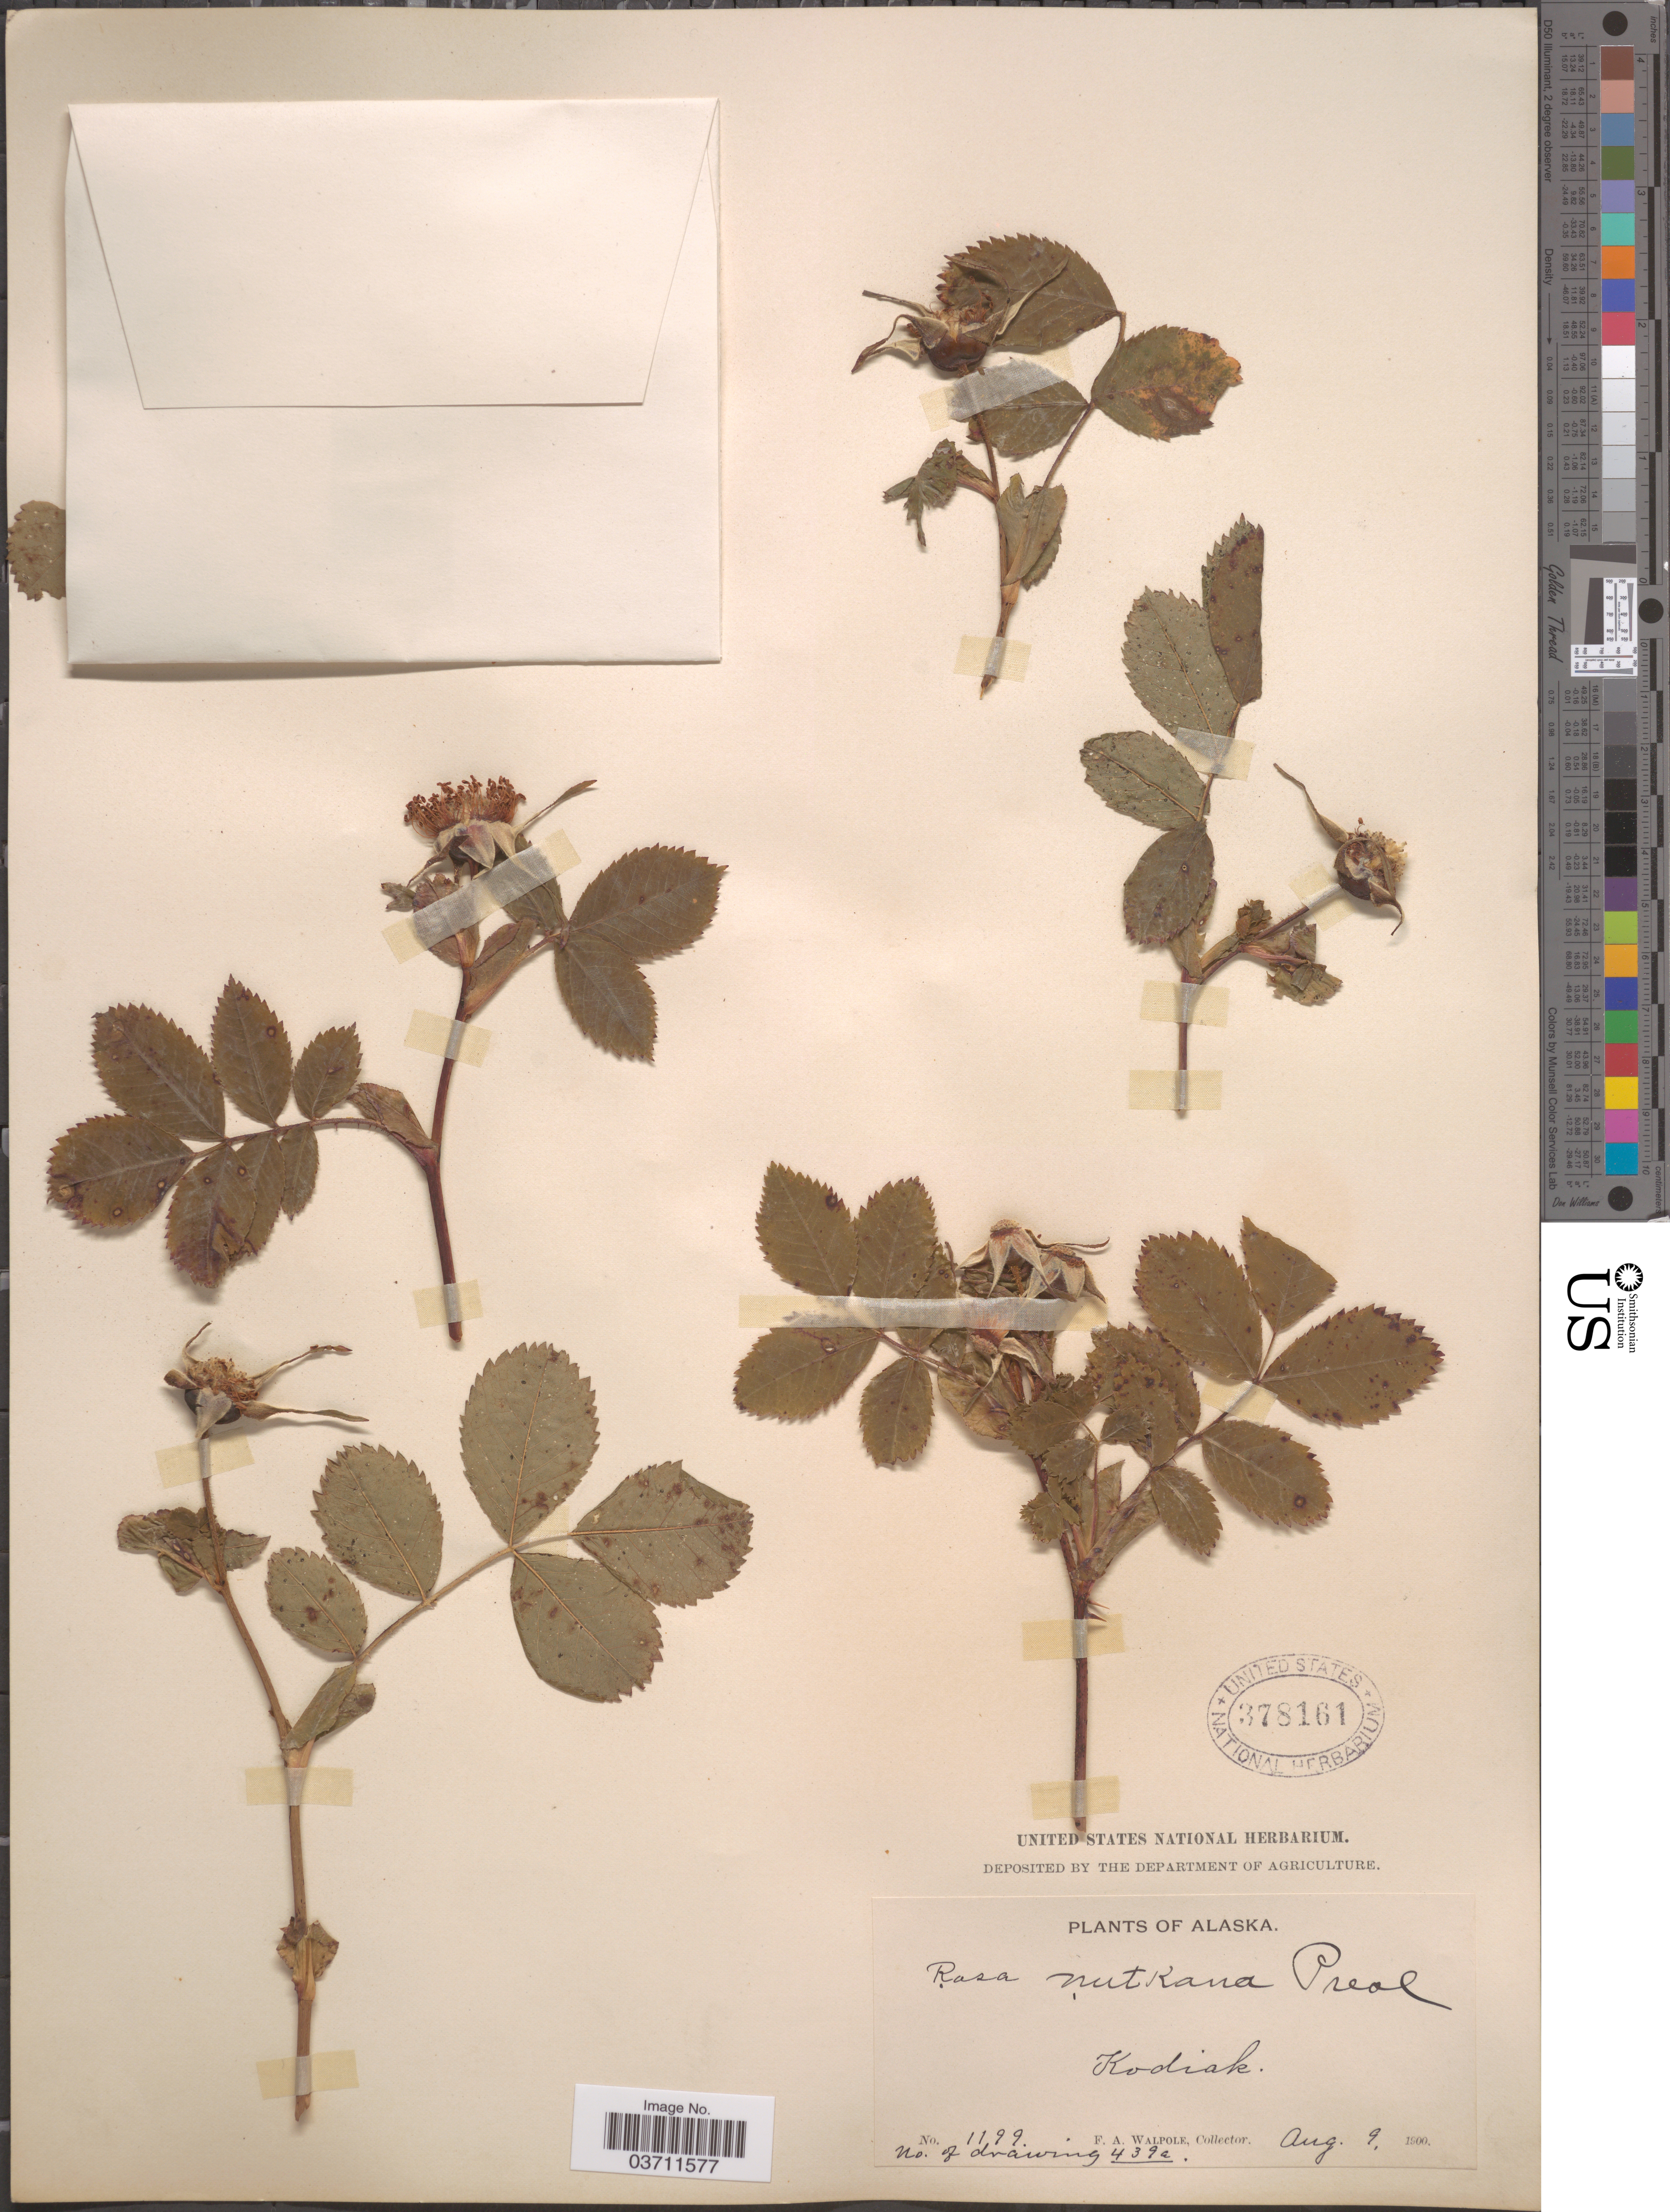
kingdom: Plantae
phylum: Tracheophyta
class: Magnoliopsida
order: Rosales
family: Rosaceae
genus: Rosa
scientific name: Rosa nutkana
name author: C. Presl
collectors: F. Walpole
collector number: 1199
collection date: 1900-08-09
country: United States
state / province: Alaska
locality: Kodiak.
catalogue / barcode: US 378161